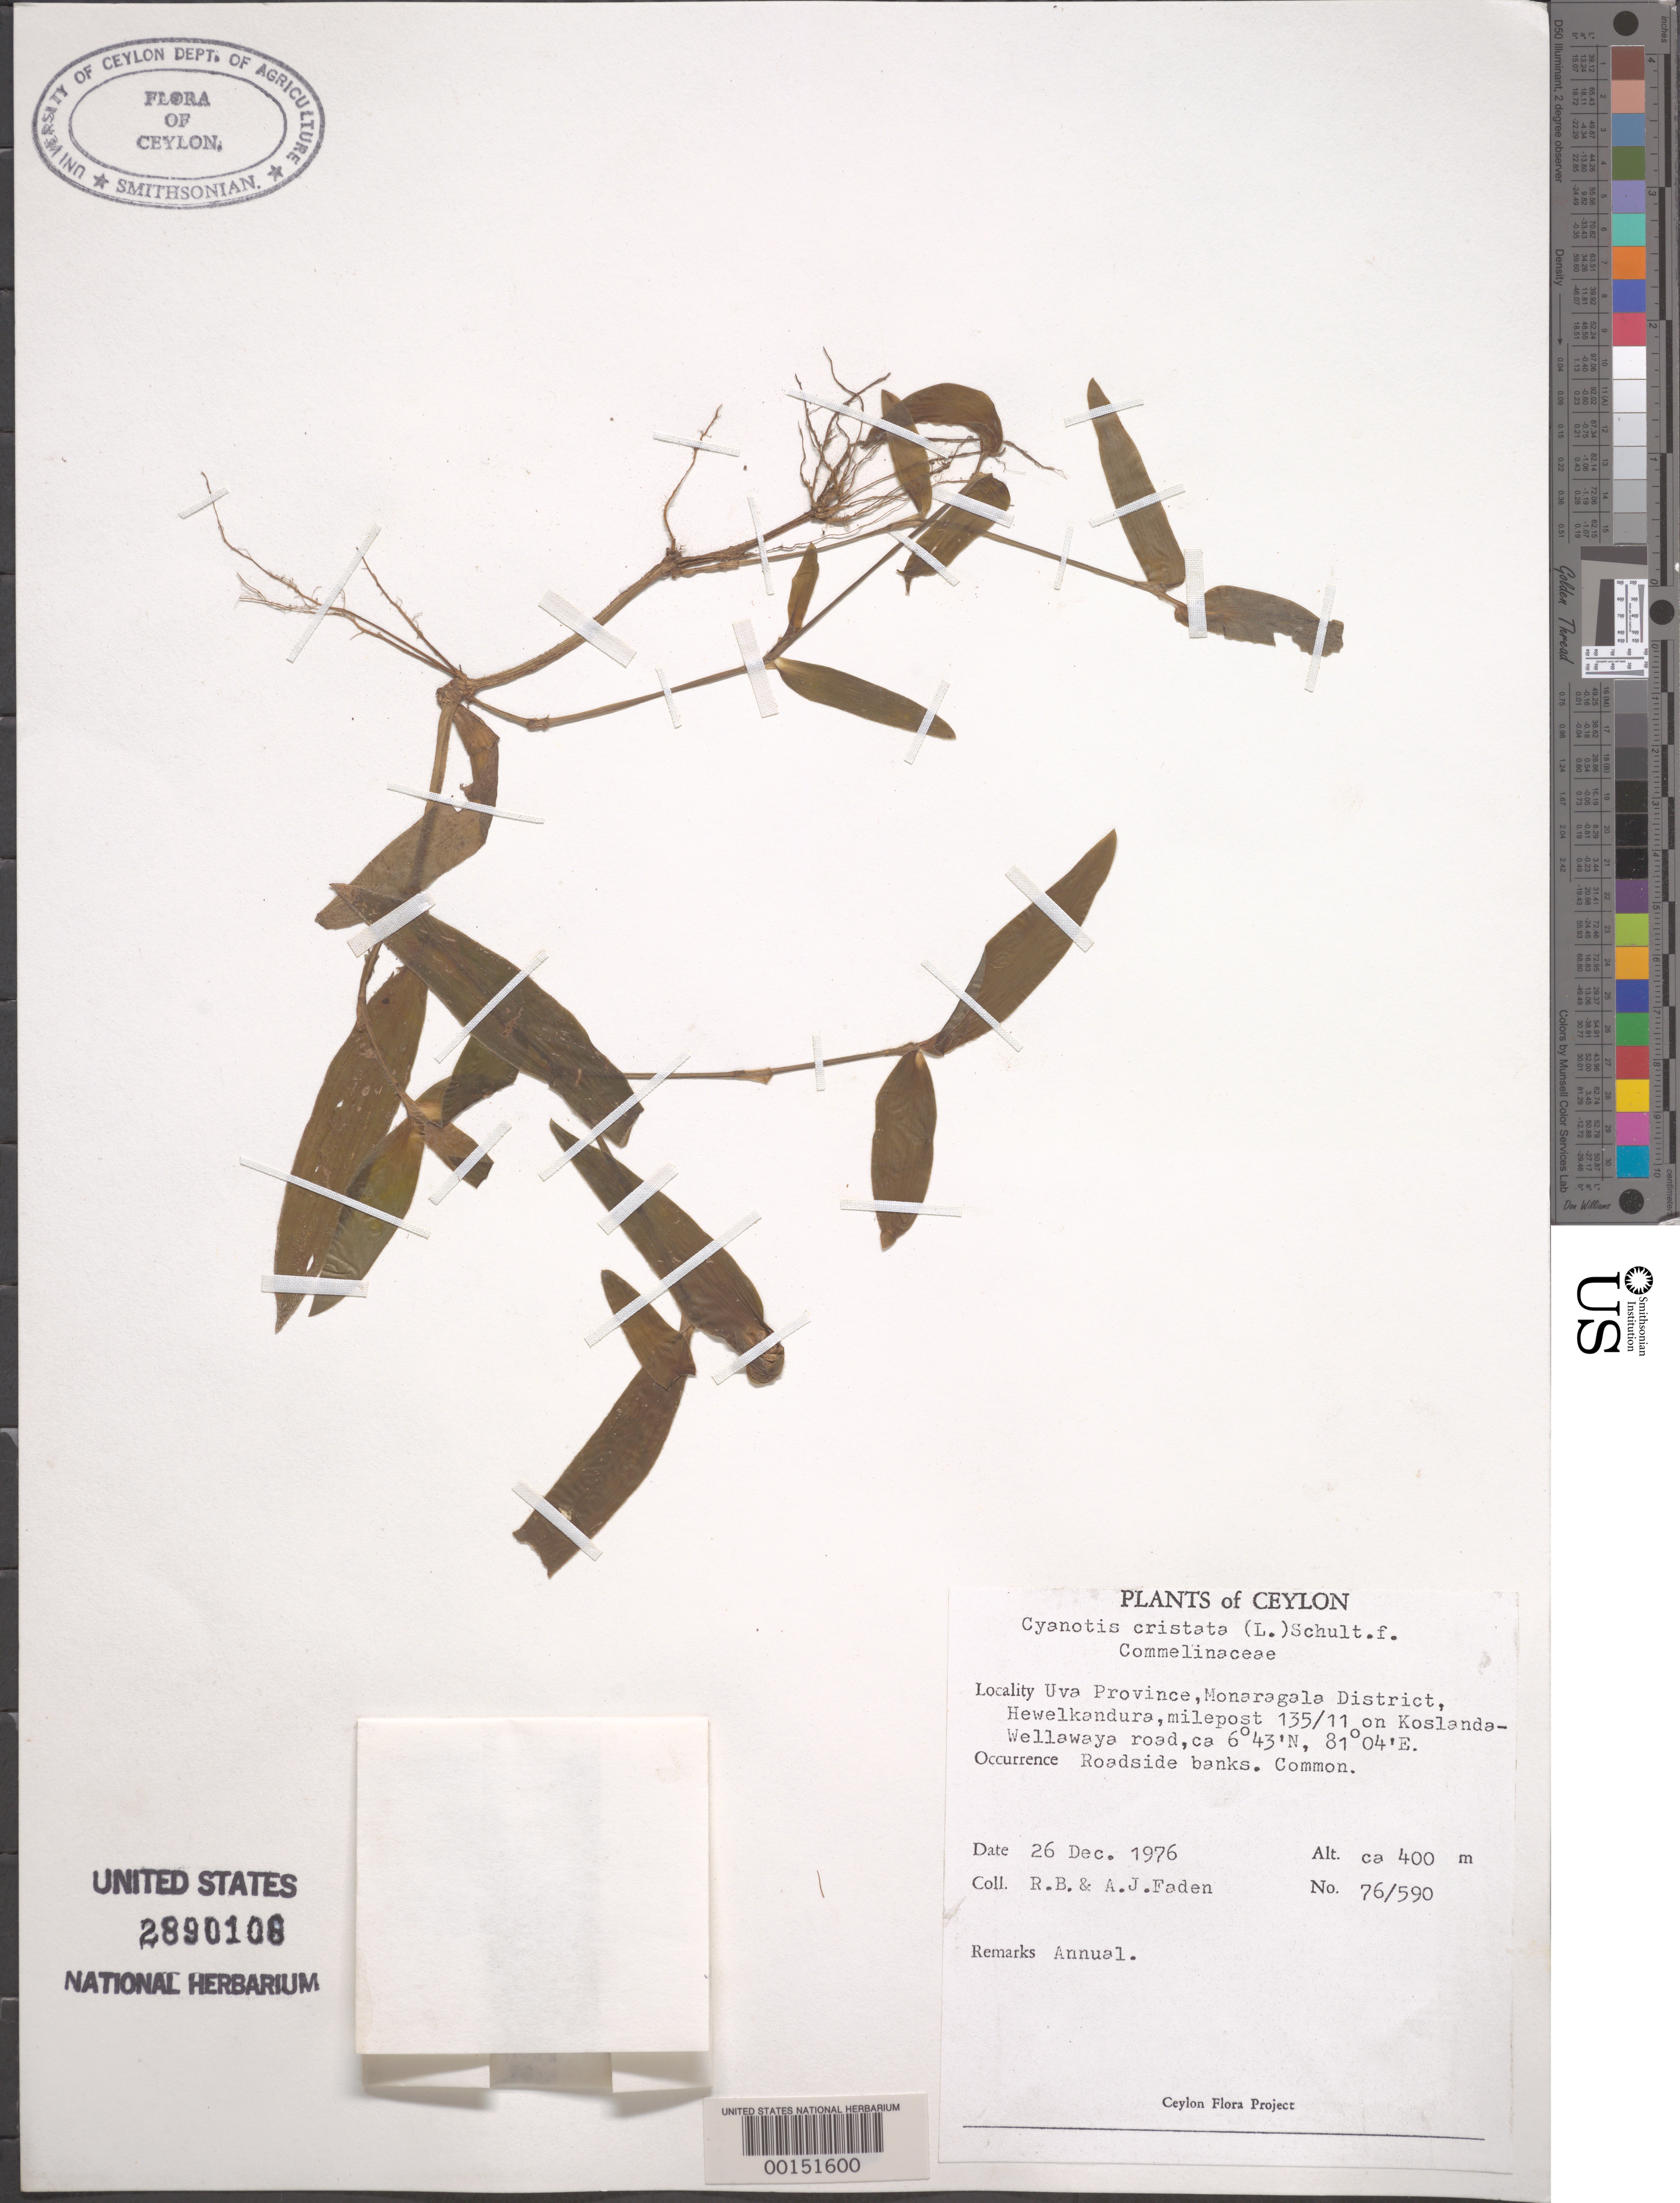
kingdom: Plantae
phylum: Tracheophyta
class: Liliopsida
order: Commelinales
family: Commelinaceae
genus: Cyanotis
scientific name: Cyanotis cristata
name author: (L.) D. Don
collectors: R. B. Faden & A. J. Faden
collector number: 76/590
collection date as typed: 26 Dec 1976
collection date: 1976-12-26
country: Sri Lanka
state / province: Uva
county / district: Monaragala Dist.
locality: Hewelkandura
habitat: Roadside banks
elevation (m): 400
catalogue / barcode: US 2890108